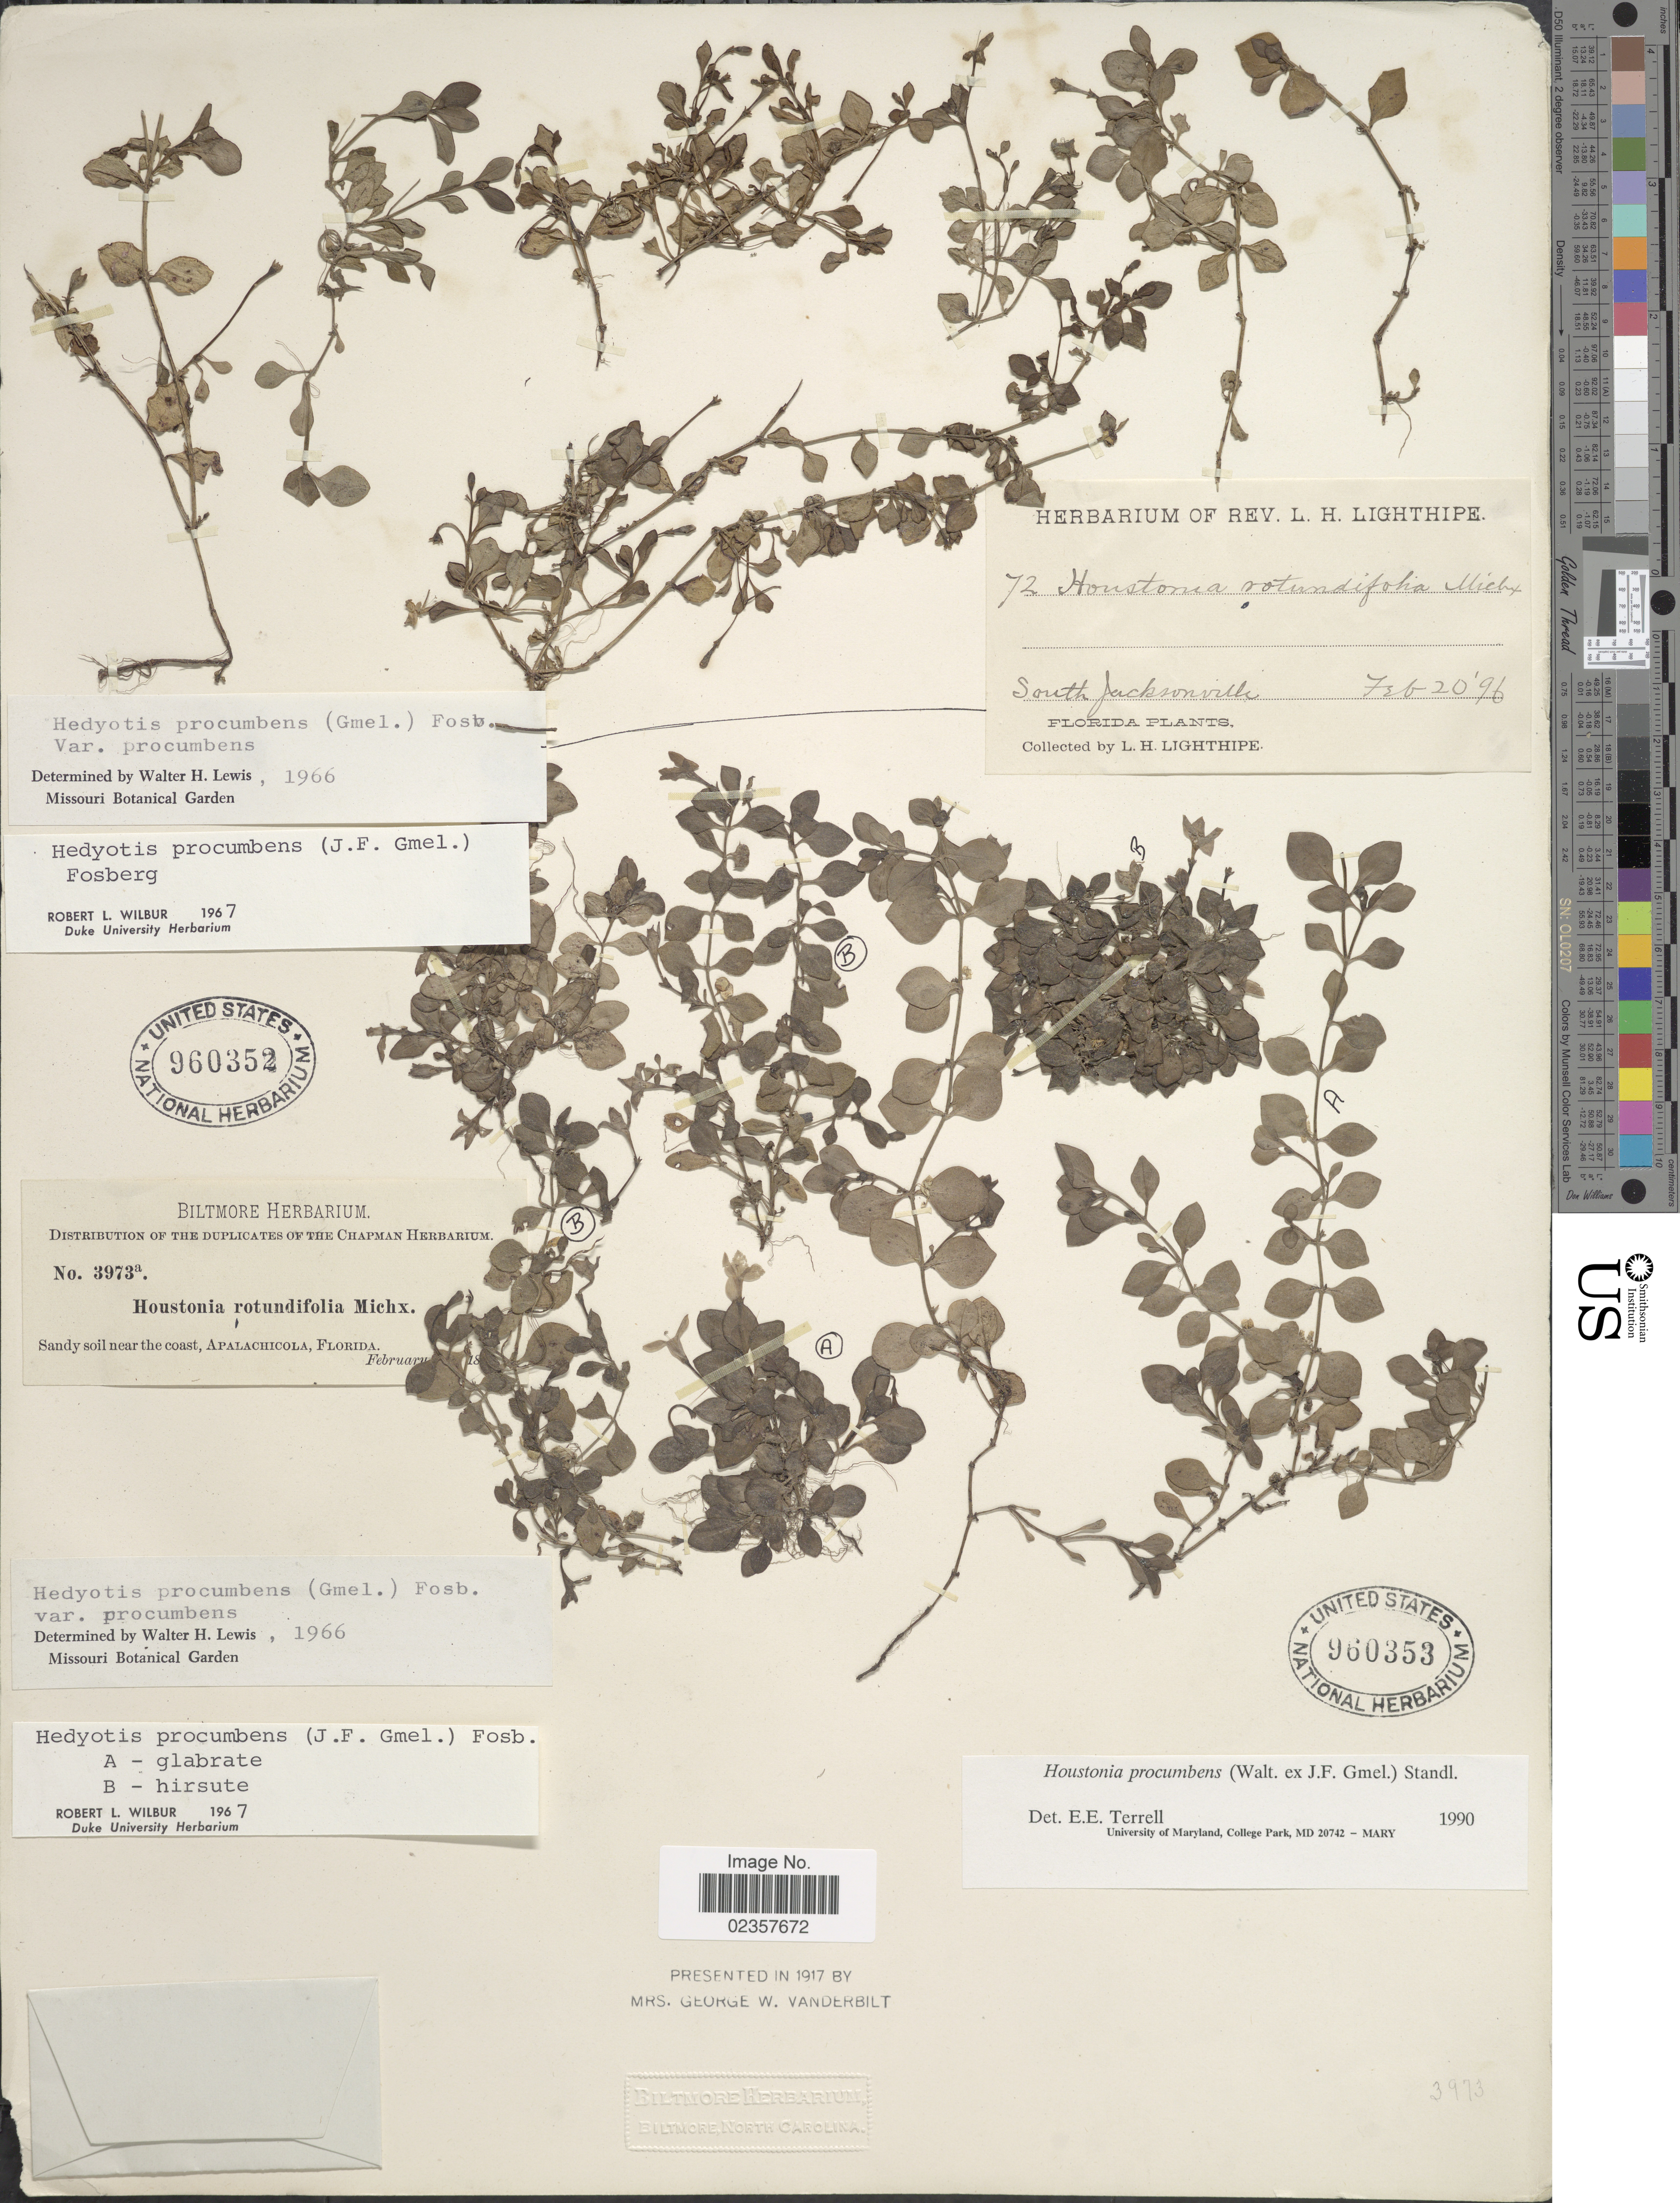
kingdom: Plantae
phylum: Tracheophyta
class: Magnoliopsida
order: Gentianales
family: Rubiaceae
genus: Houstonia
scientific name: Houstonia procumbens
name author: (Walter ex J.F. Gmel.) Standl.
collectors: ex herb. Biltmore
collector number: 3973a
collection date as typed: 18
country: United States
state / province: Florida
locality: Sandy soil near the coast, Apalachicola, Florida.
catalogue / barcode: US 960352